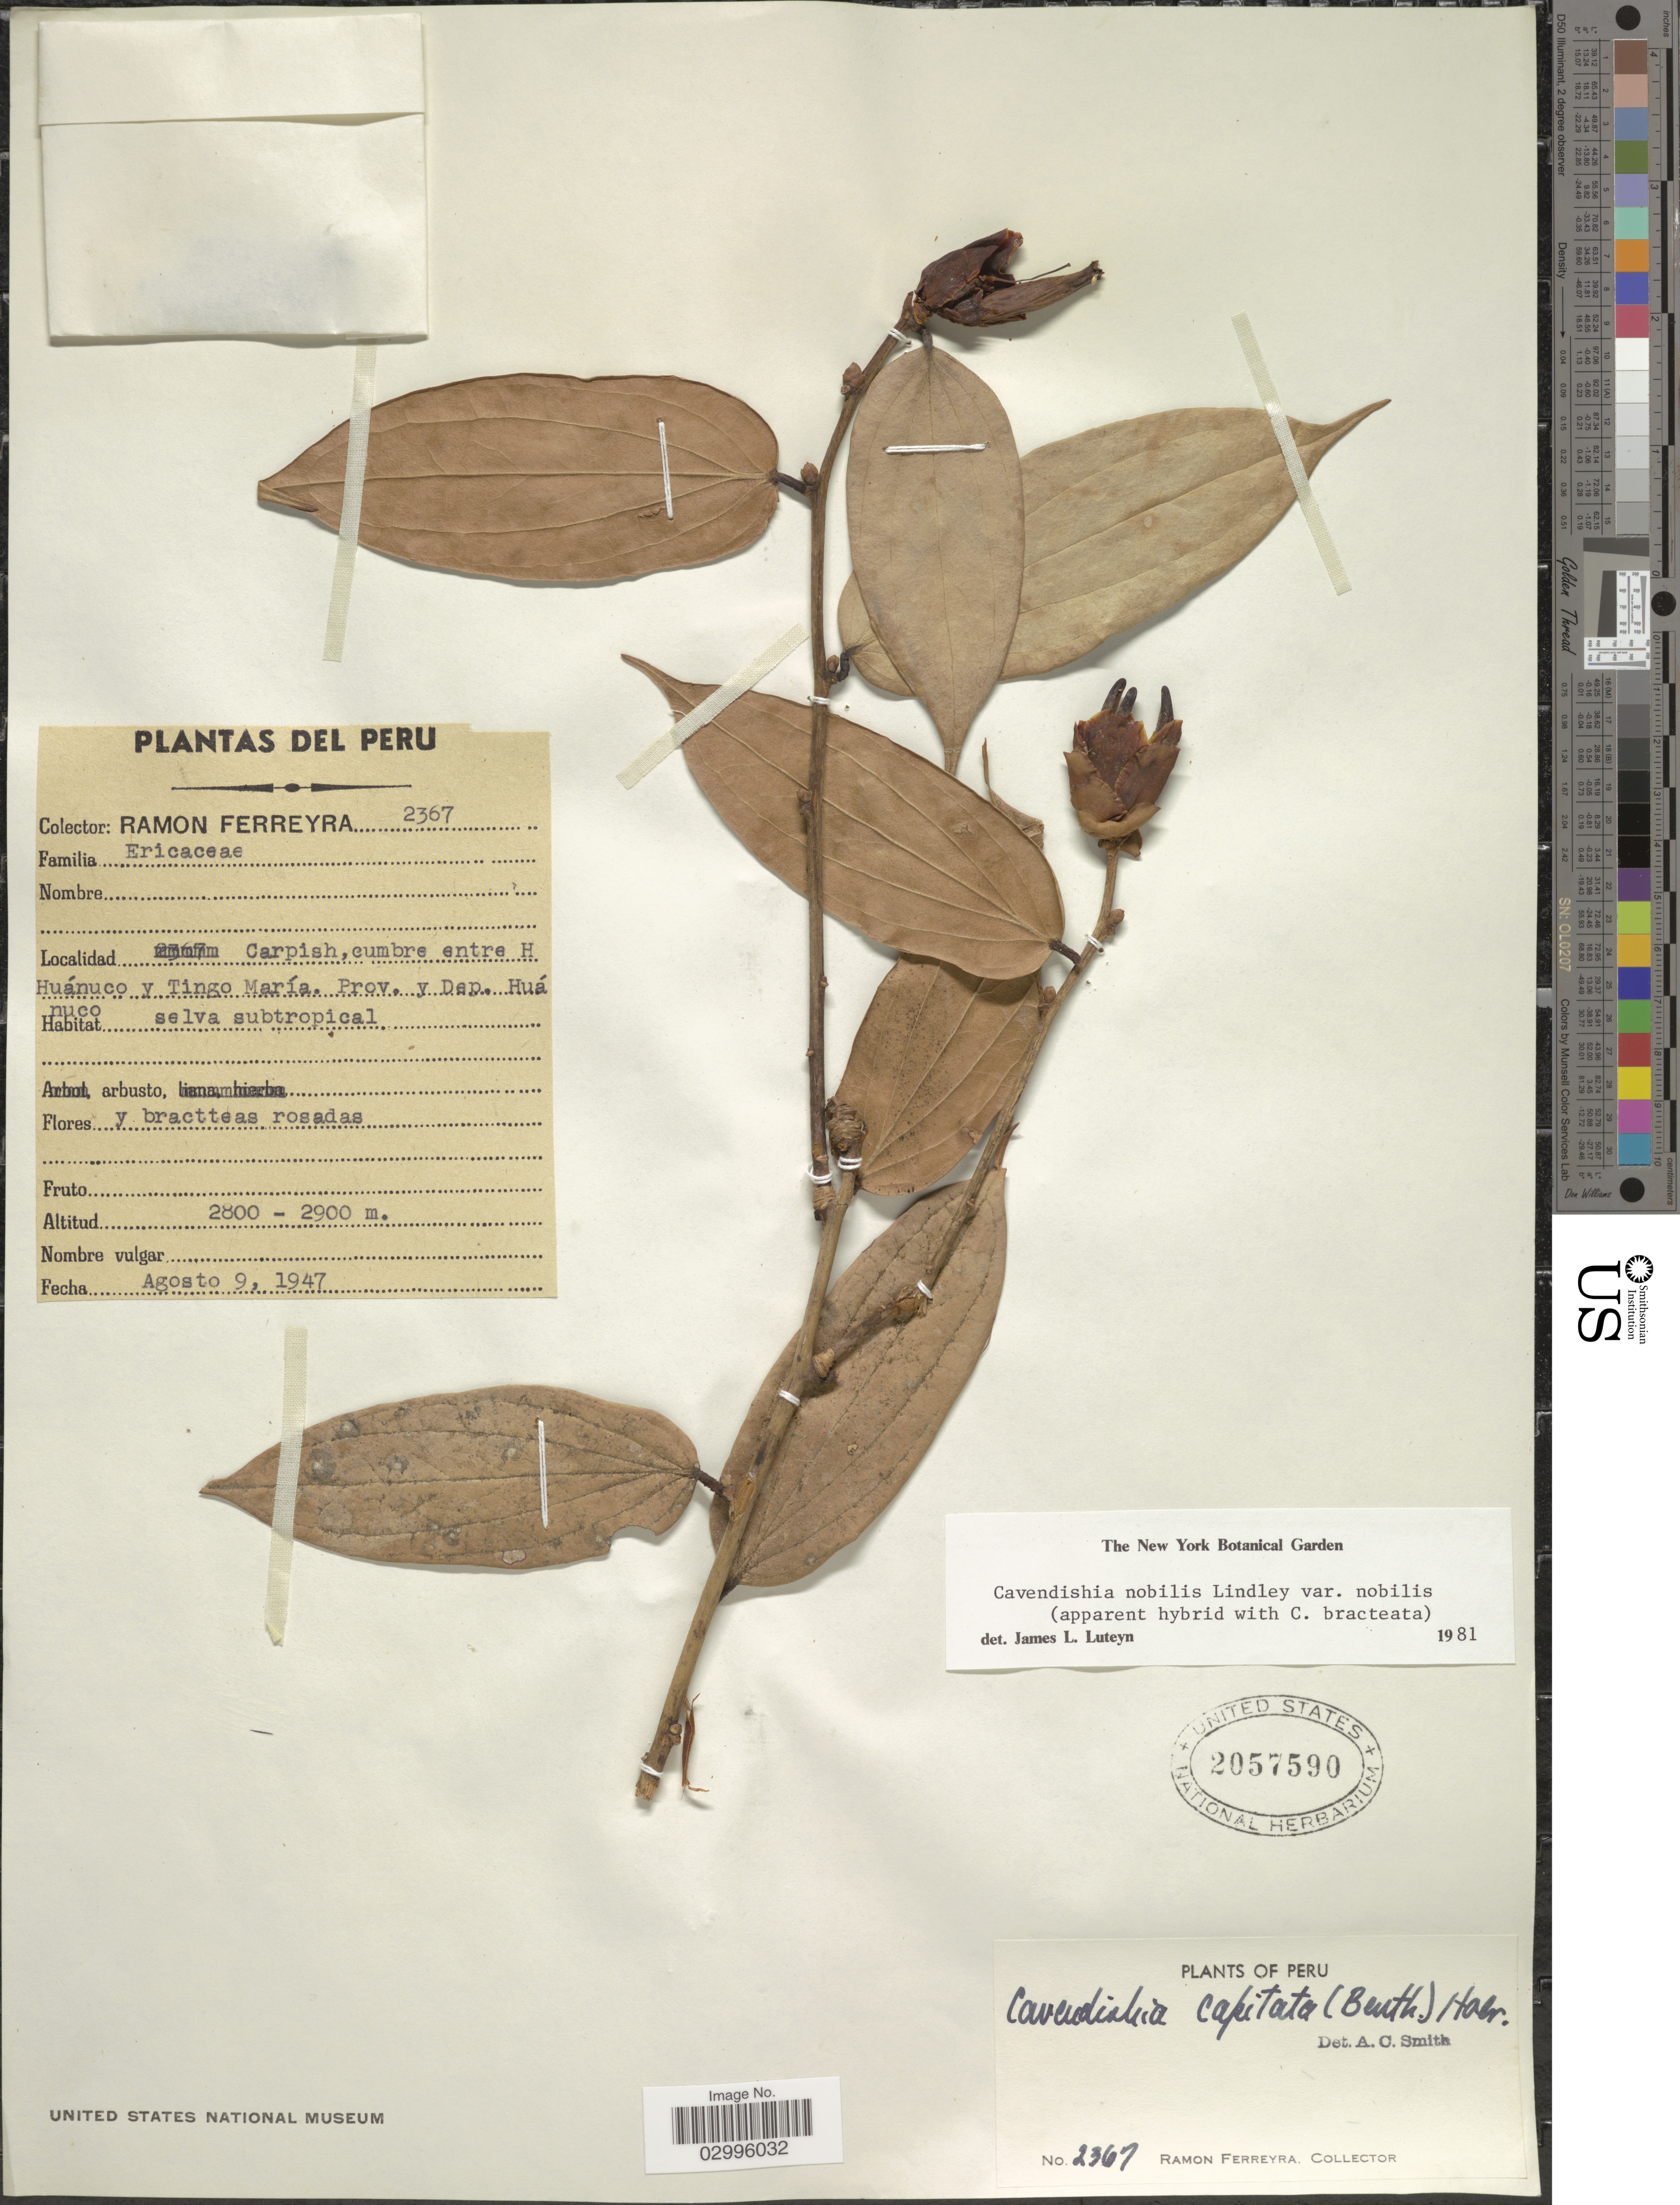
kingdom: Plantae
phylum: Tracheophyta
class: Magnoliopsida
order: Ericales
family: Ericaceae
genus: Cavendishia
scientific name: Cavendishia nobilis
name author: (Benth.) Lindl.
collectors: R. A. Ferreyra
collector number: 2367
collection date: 1947-08-09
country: Peru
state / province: Huánuco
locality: Carpish, cumbre entre Huánuco y Tingo María. Prov. y Dep. Huánuco.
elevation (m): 2800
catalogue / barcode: US 2057590